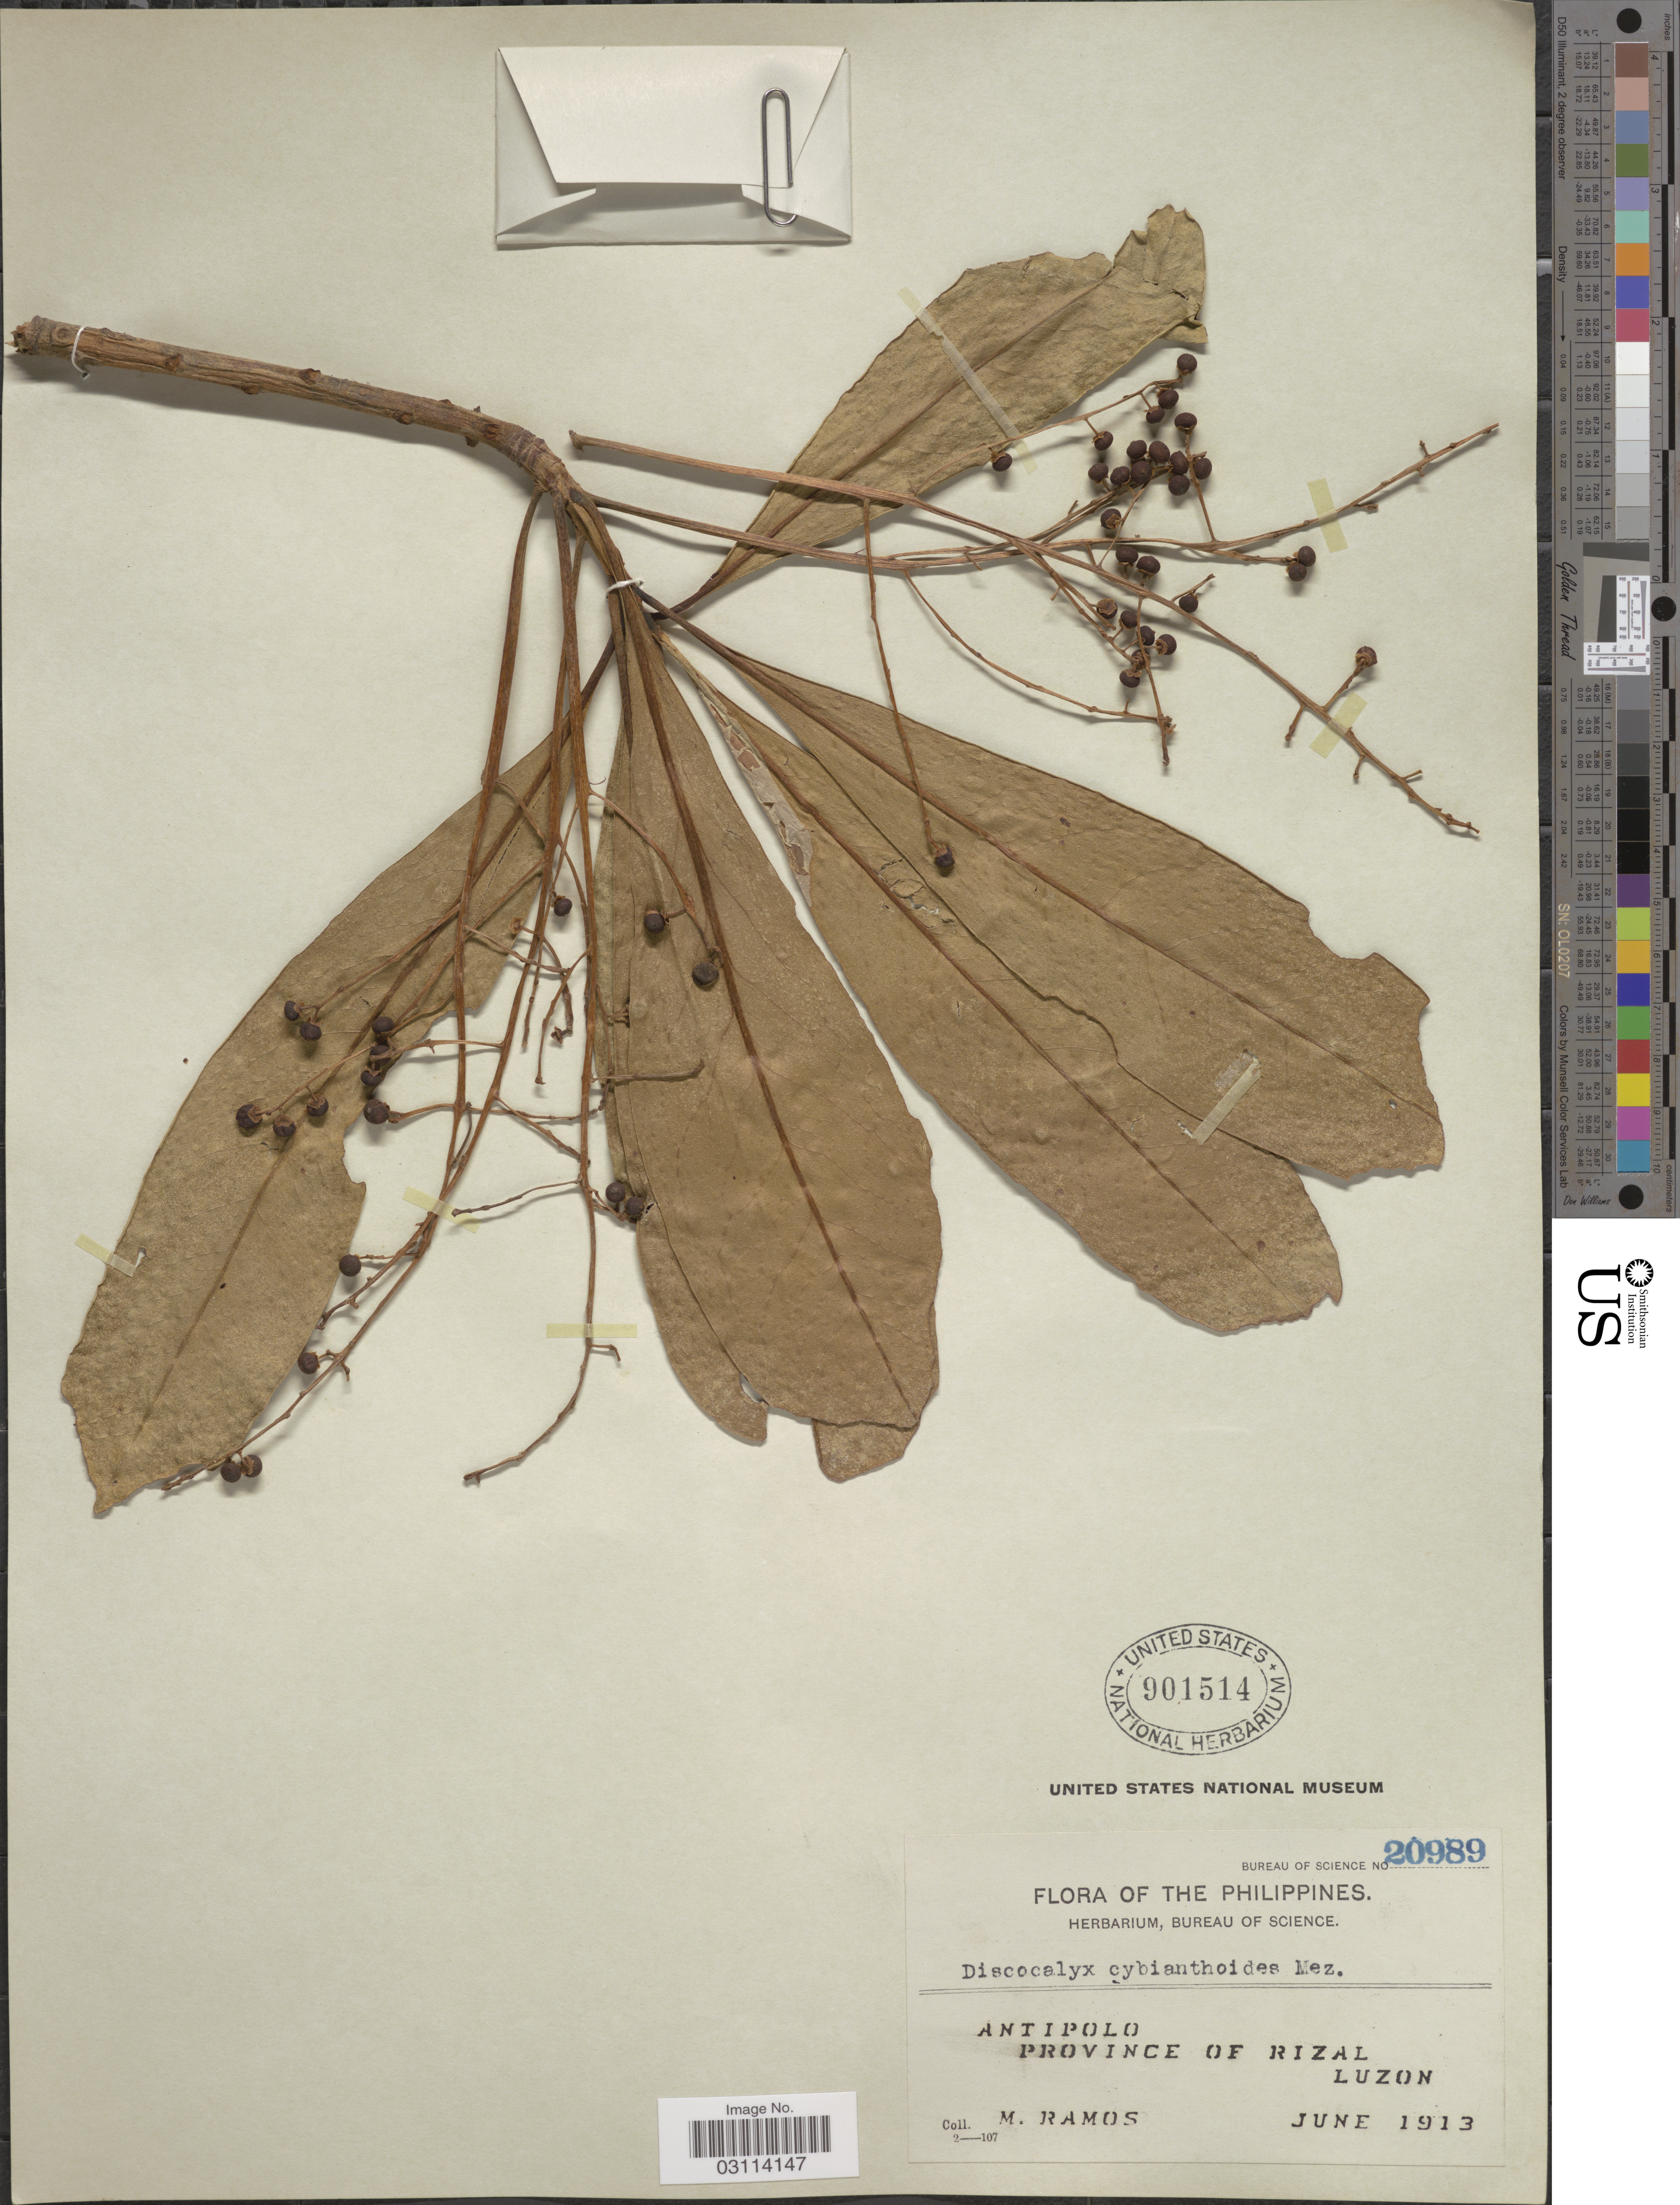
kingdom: Plantae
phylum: Tracheophyta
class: Magnoliopsida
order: Ericales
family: Primulaceae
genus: Discocalyx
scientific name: Discocalyx cybianthoides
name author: (A. DC.) Mez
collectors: M. Ramos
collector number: Bureau of Science 20989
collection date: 1913-06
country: Philippines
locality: Antipolo, Province of Rizal, Luzon.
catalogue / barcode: US 901514